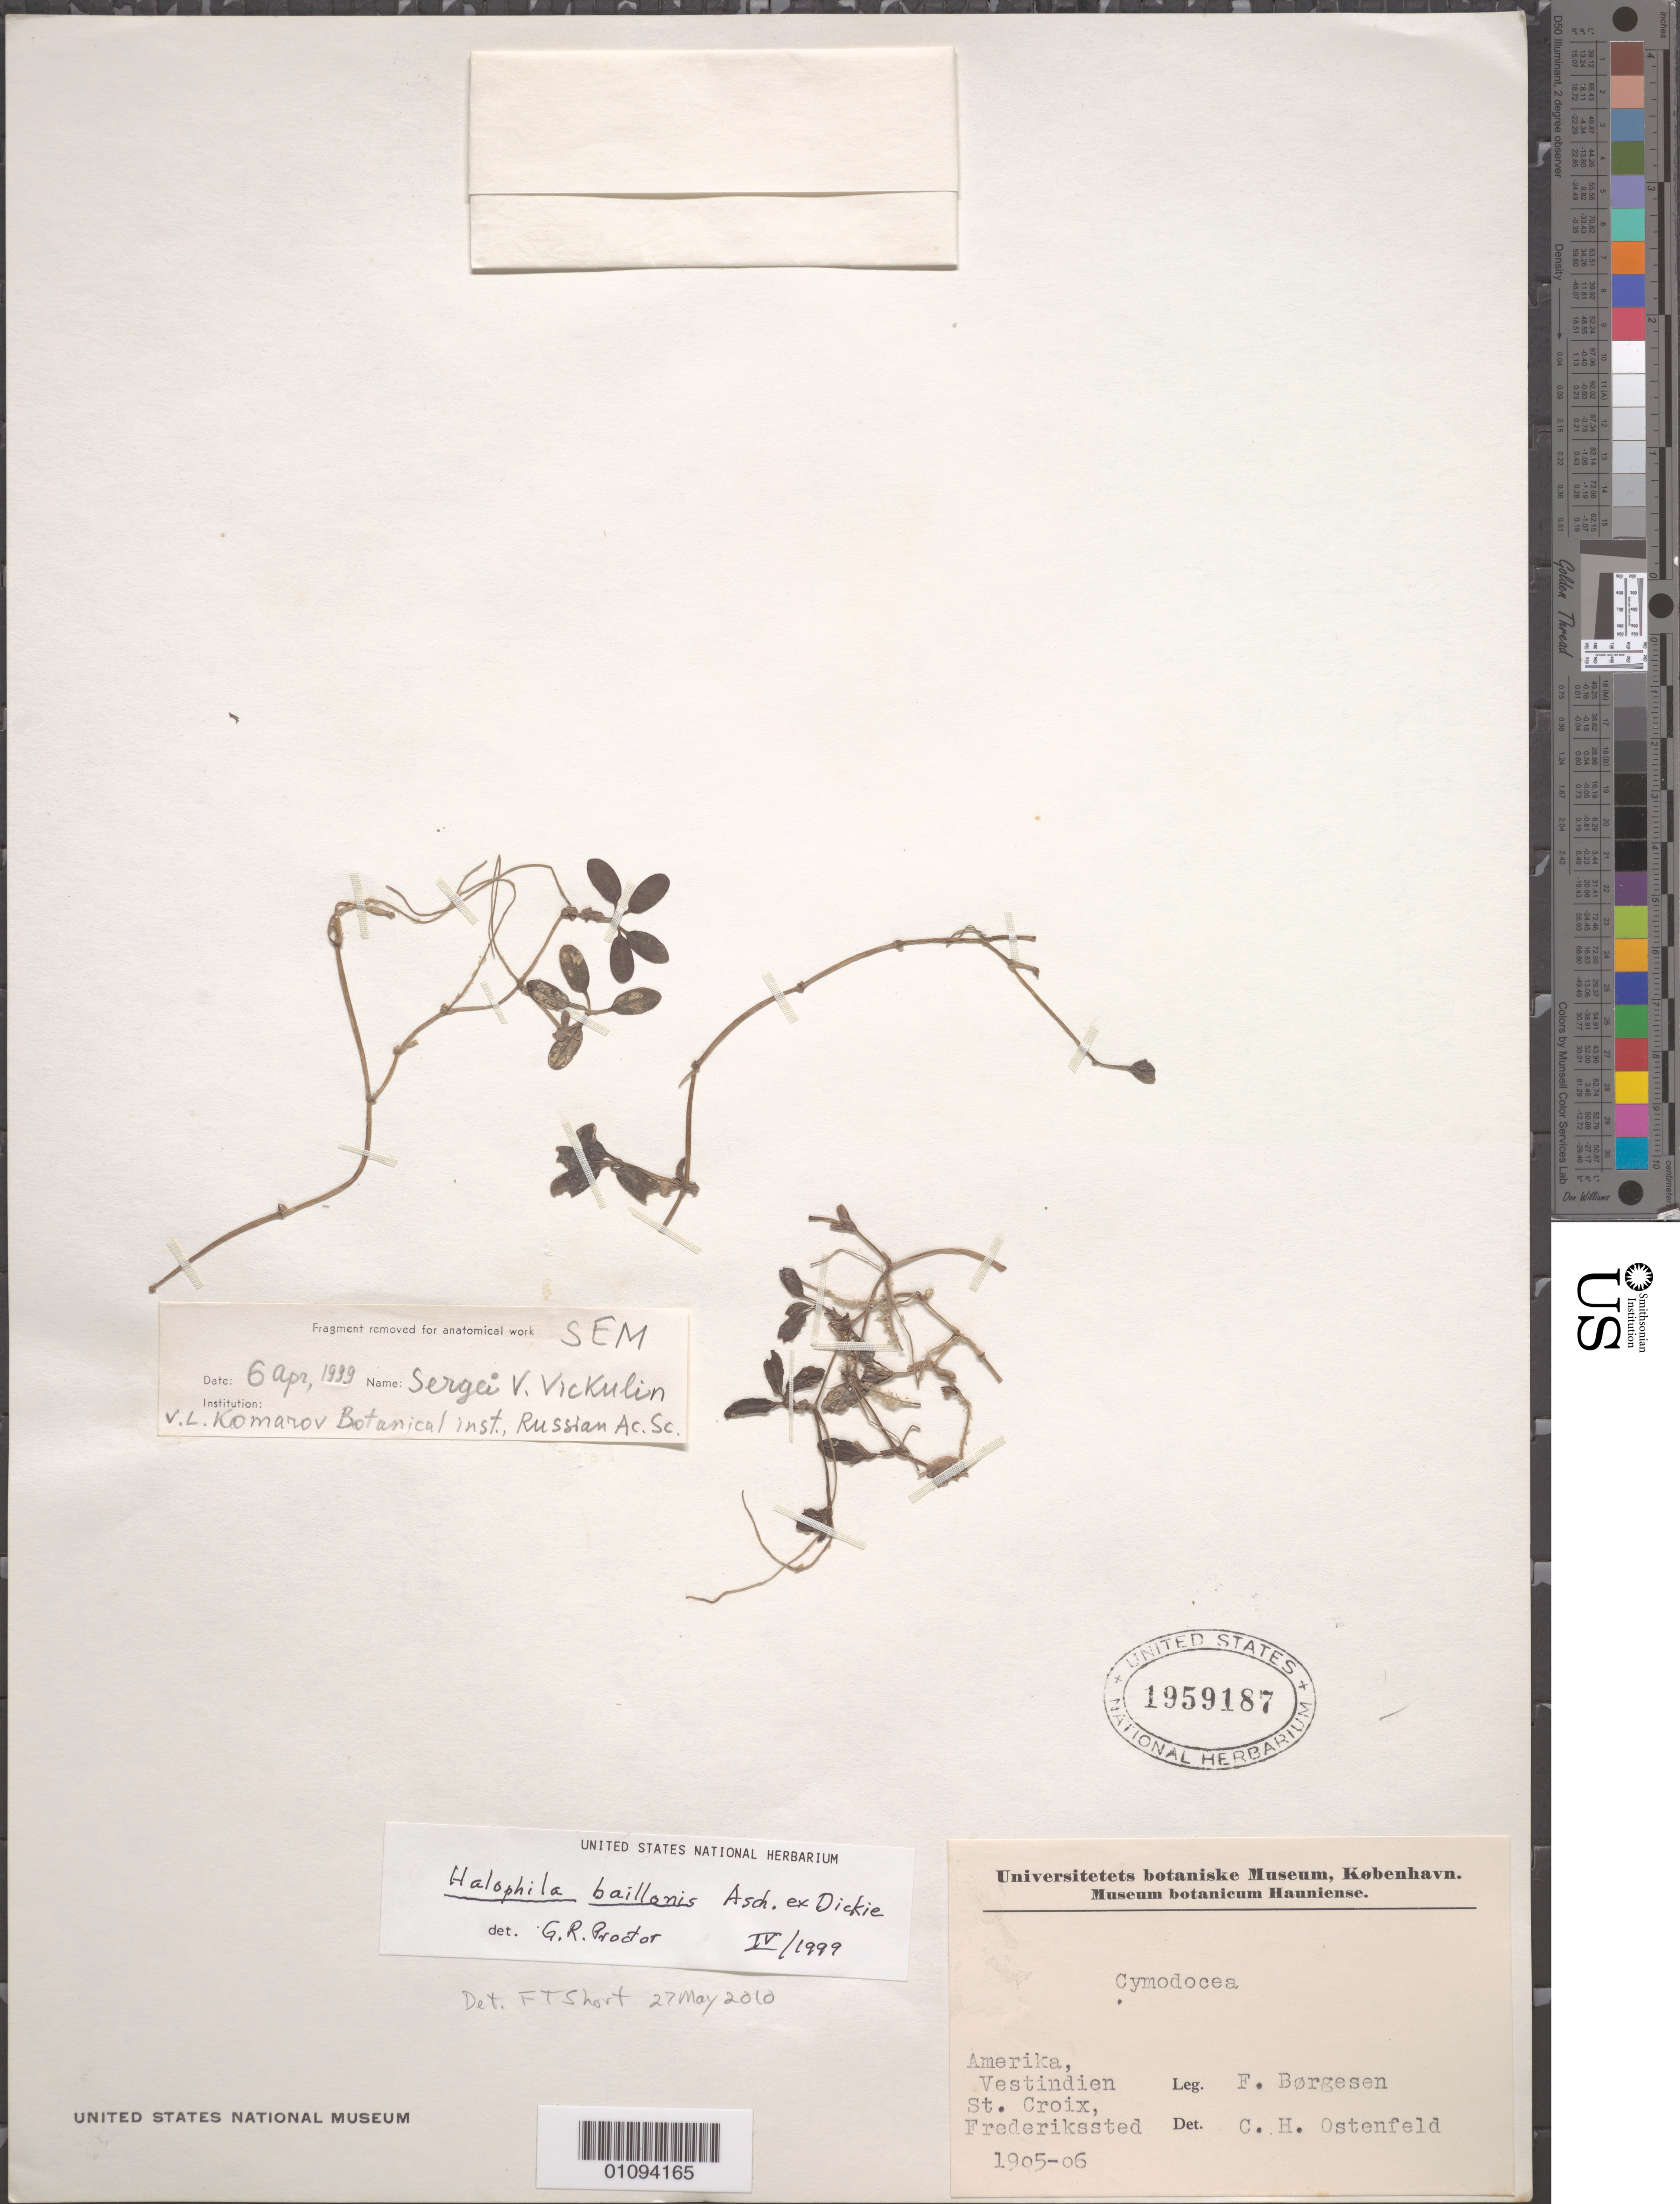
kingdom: Plantae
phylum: Tracheophyta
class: Liliopsida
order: Alismatales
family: Hydrocharitaceae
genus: Halophila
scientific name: Halophila baillonis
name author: Asch. ex Dickie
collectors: ex Mus. Bot. Hauniense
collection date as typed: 1905 to 1906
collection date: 1905/1906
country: U.S. Virgin Islands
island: St. Croix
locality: Amerika, Vestindien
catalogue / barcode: US 1959187